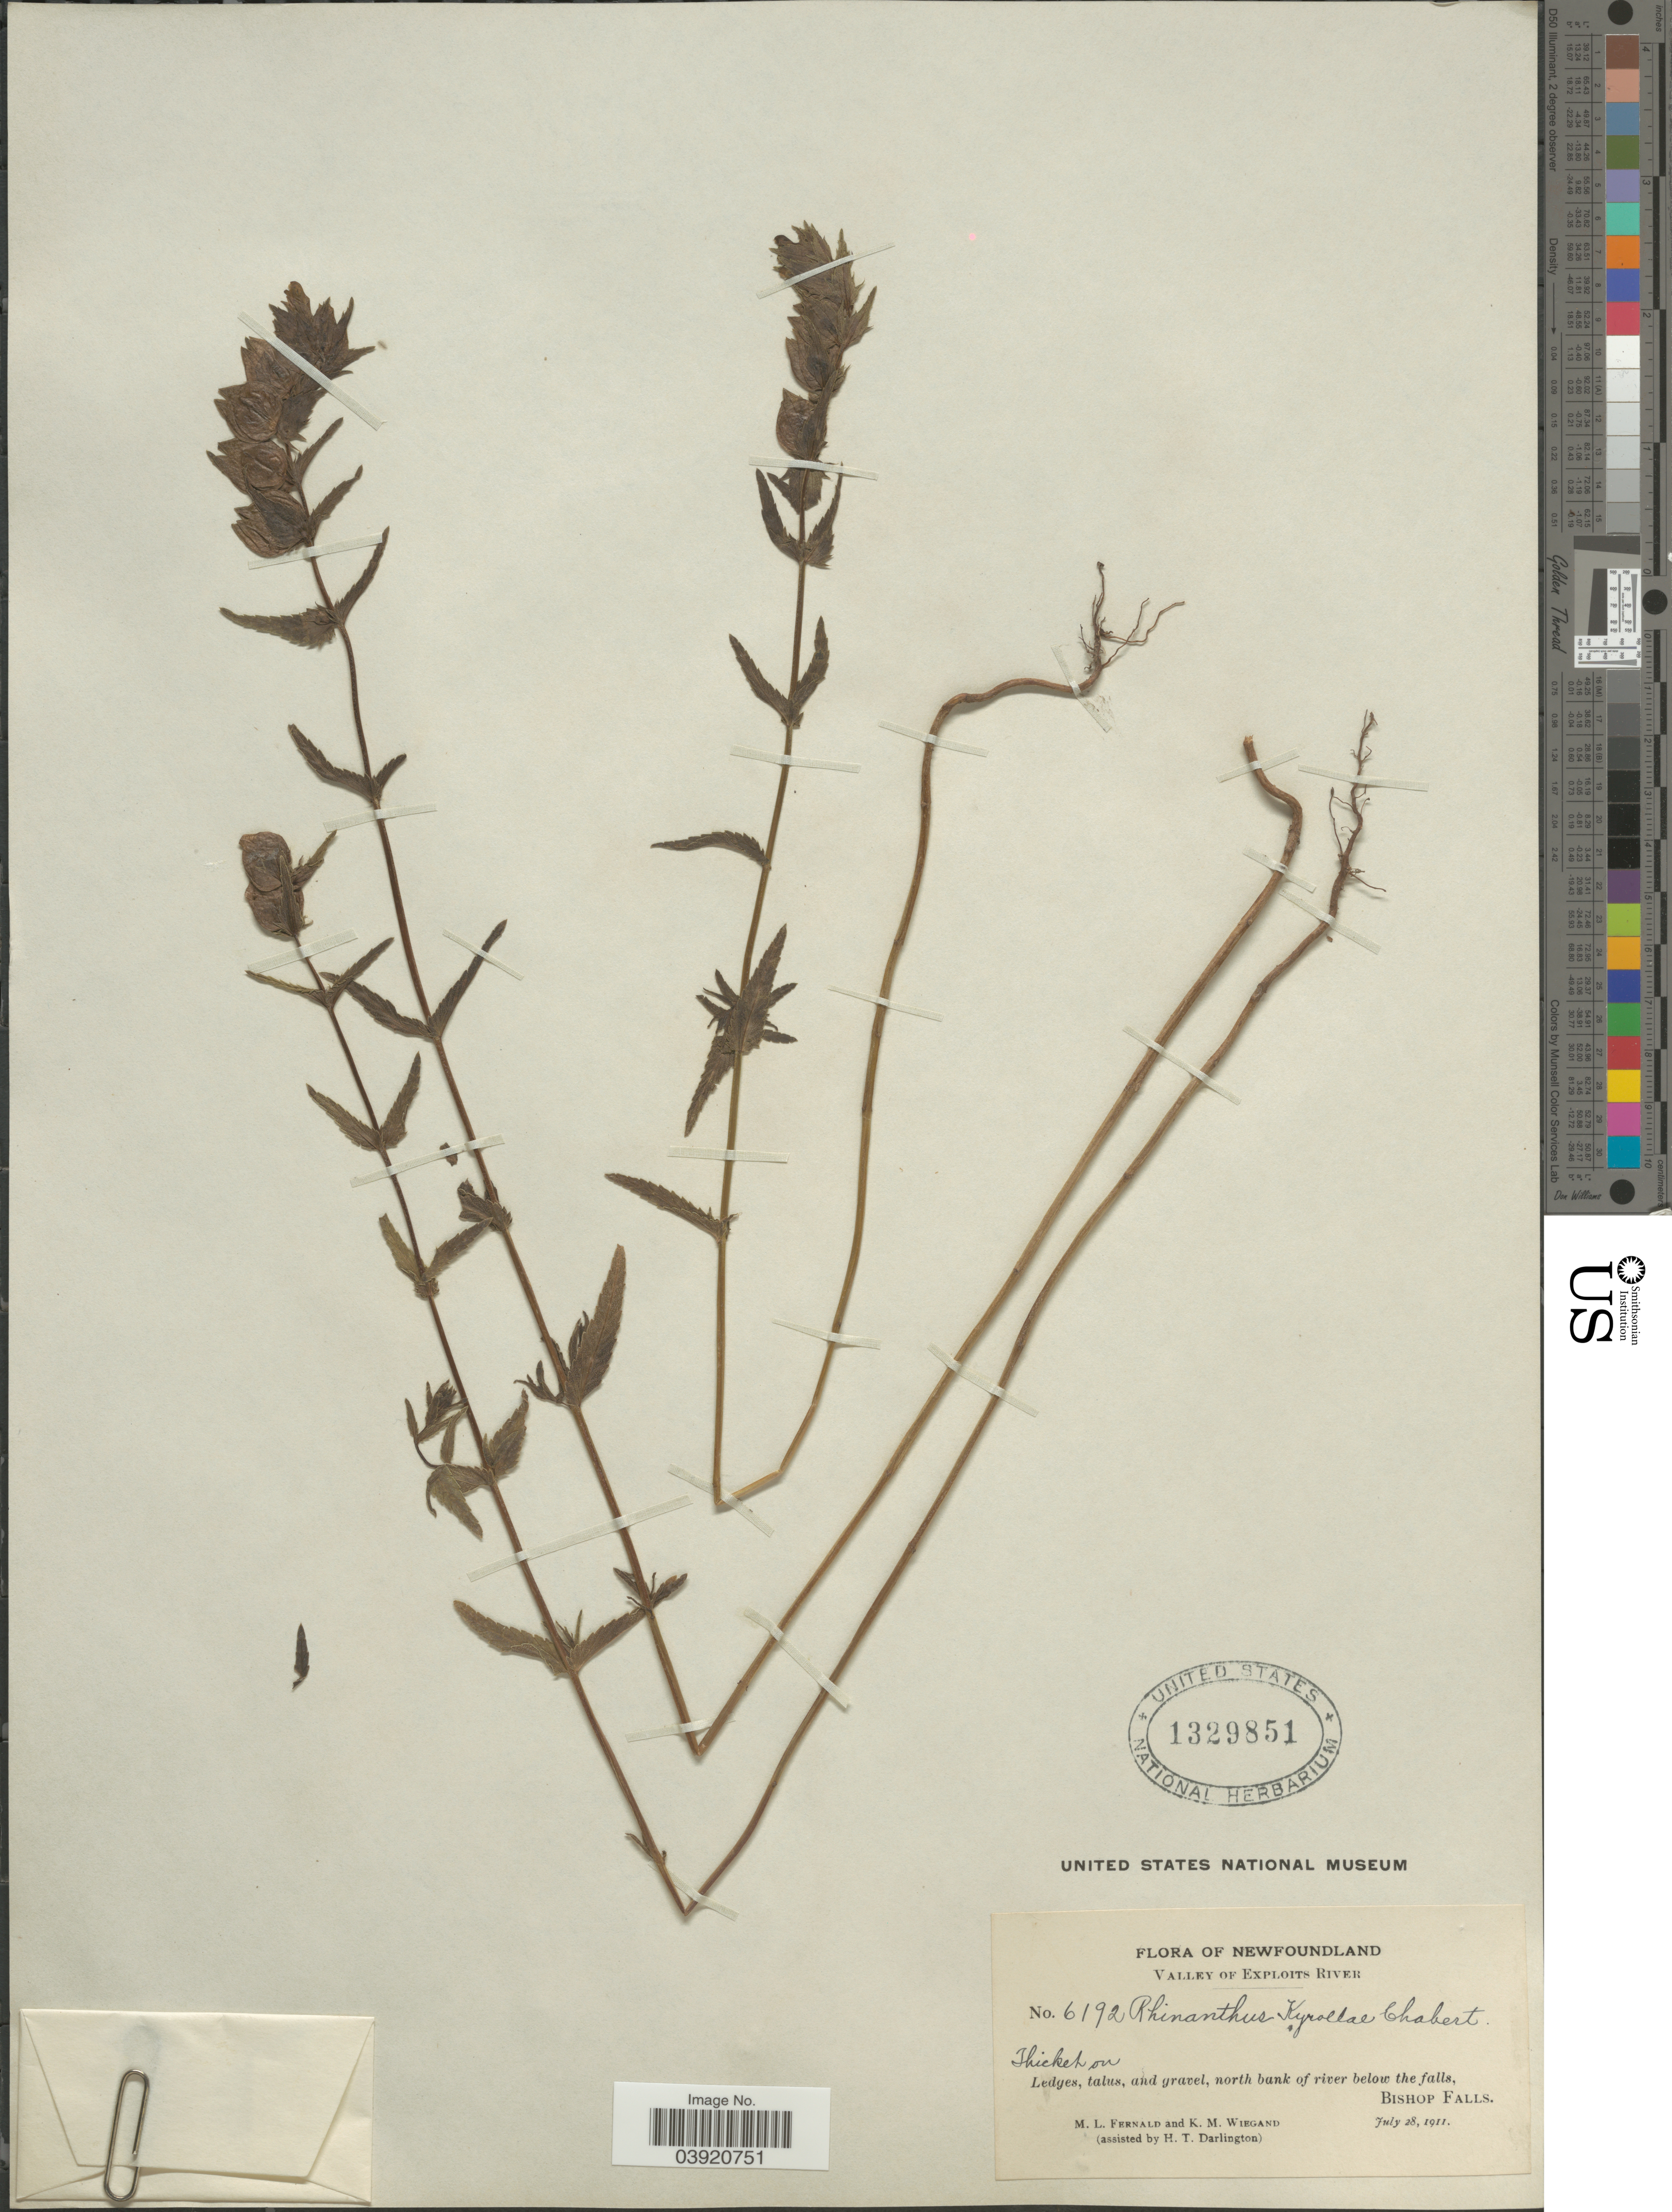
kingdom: Plantae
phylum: Tracheophyta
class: Magnoliopsida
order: Lamiales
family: Orobanchaceae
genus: Rhinanthus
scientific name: Rhinanthus kyrollae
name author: Chabert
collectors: M. L. Fernald, K. M. Wiegand & H. Darlington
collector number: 6192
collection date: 1911-07-28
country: Canada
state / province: Newfoundland and Labrador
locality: Valley of Exploits River. North bank of river below the falls, Bishop Falls.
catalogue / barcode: US 1329851